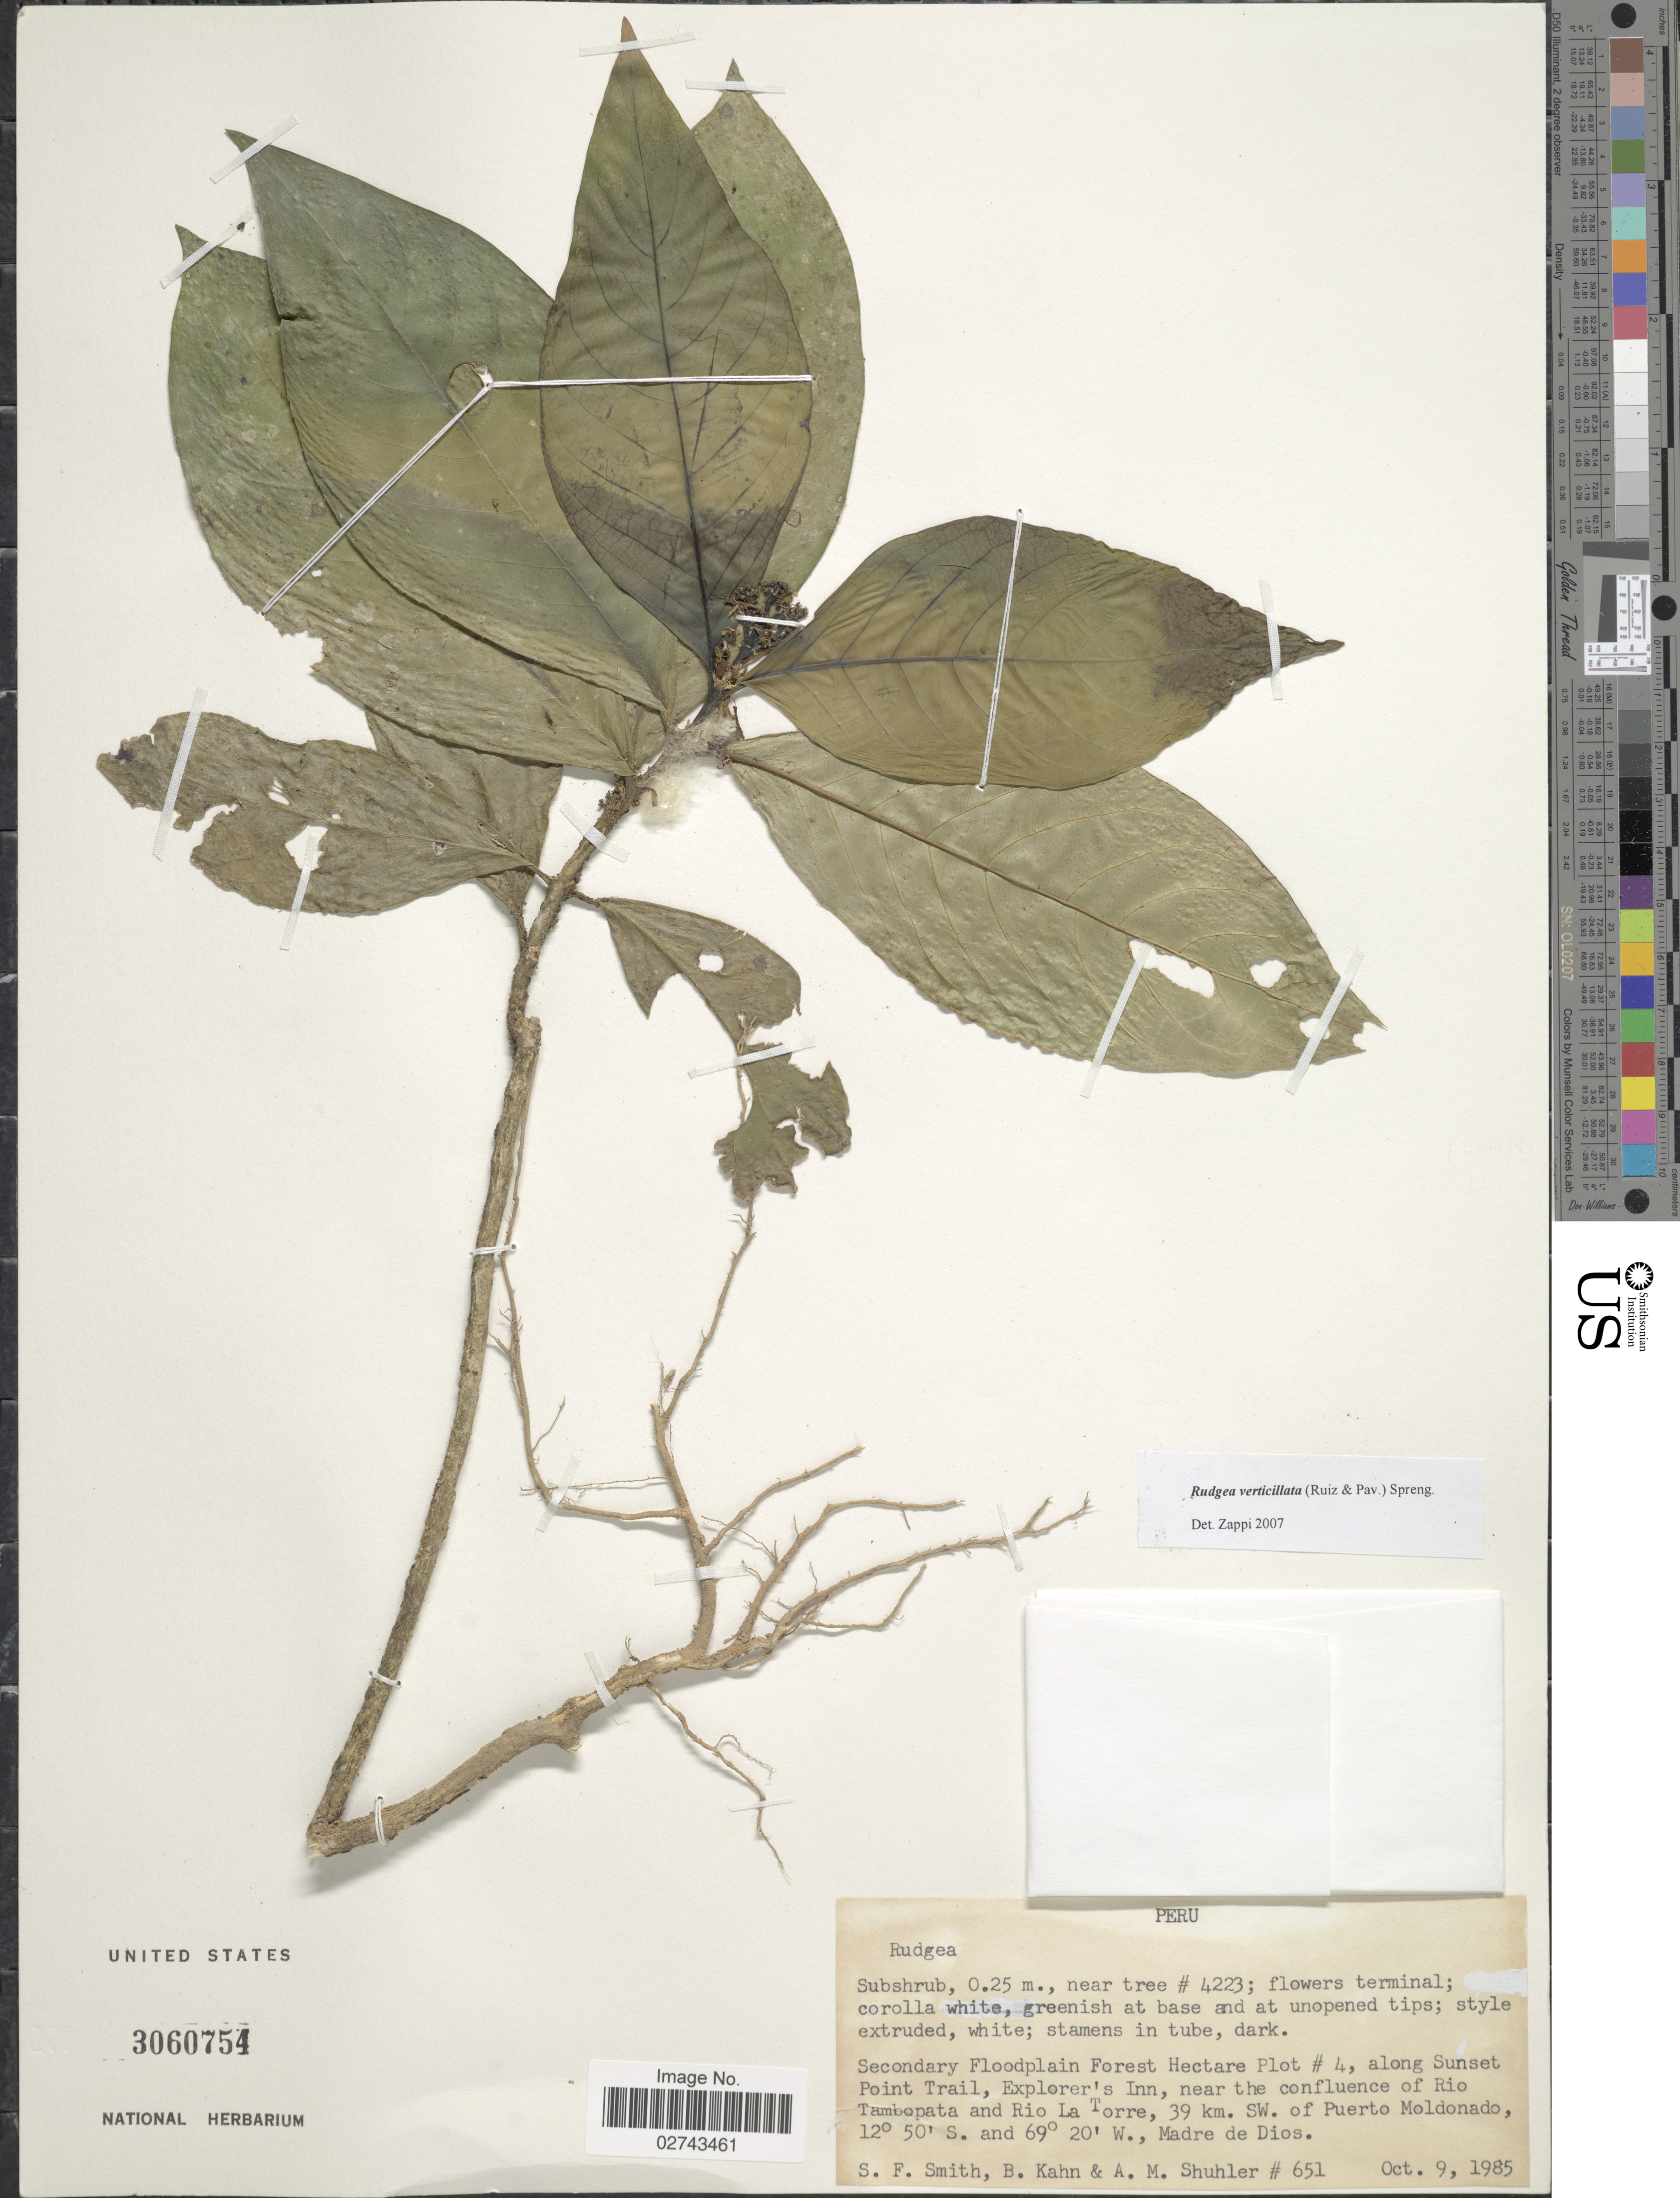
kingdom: Plantae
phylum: Tracheophyta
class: Magnoliopsida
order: Gentianales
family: Rubiaceae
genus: Rudgea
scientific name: Rudgea verticillata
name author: (Ruiz & Pav.) Spreng.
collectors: S.F. Smith, B. Kahn & A. Shuhler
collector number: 651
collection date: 1985-10-09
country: Peru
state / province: Madre de Dios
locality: Secondary Floodplain Forest Hectare Plot #4, along Sunset Point Trail, Explorer's Inn, near the confluence of Rio Tambopata and Rio La Torre, 39 km. SW. of Puerto Moldonado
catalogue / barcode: US 3060754